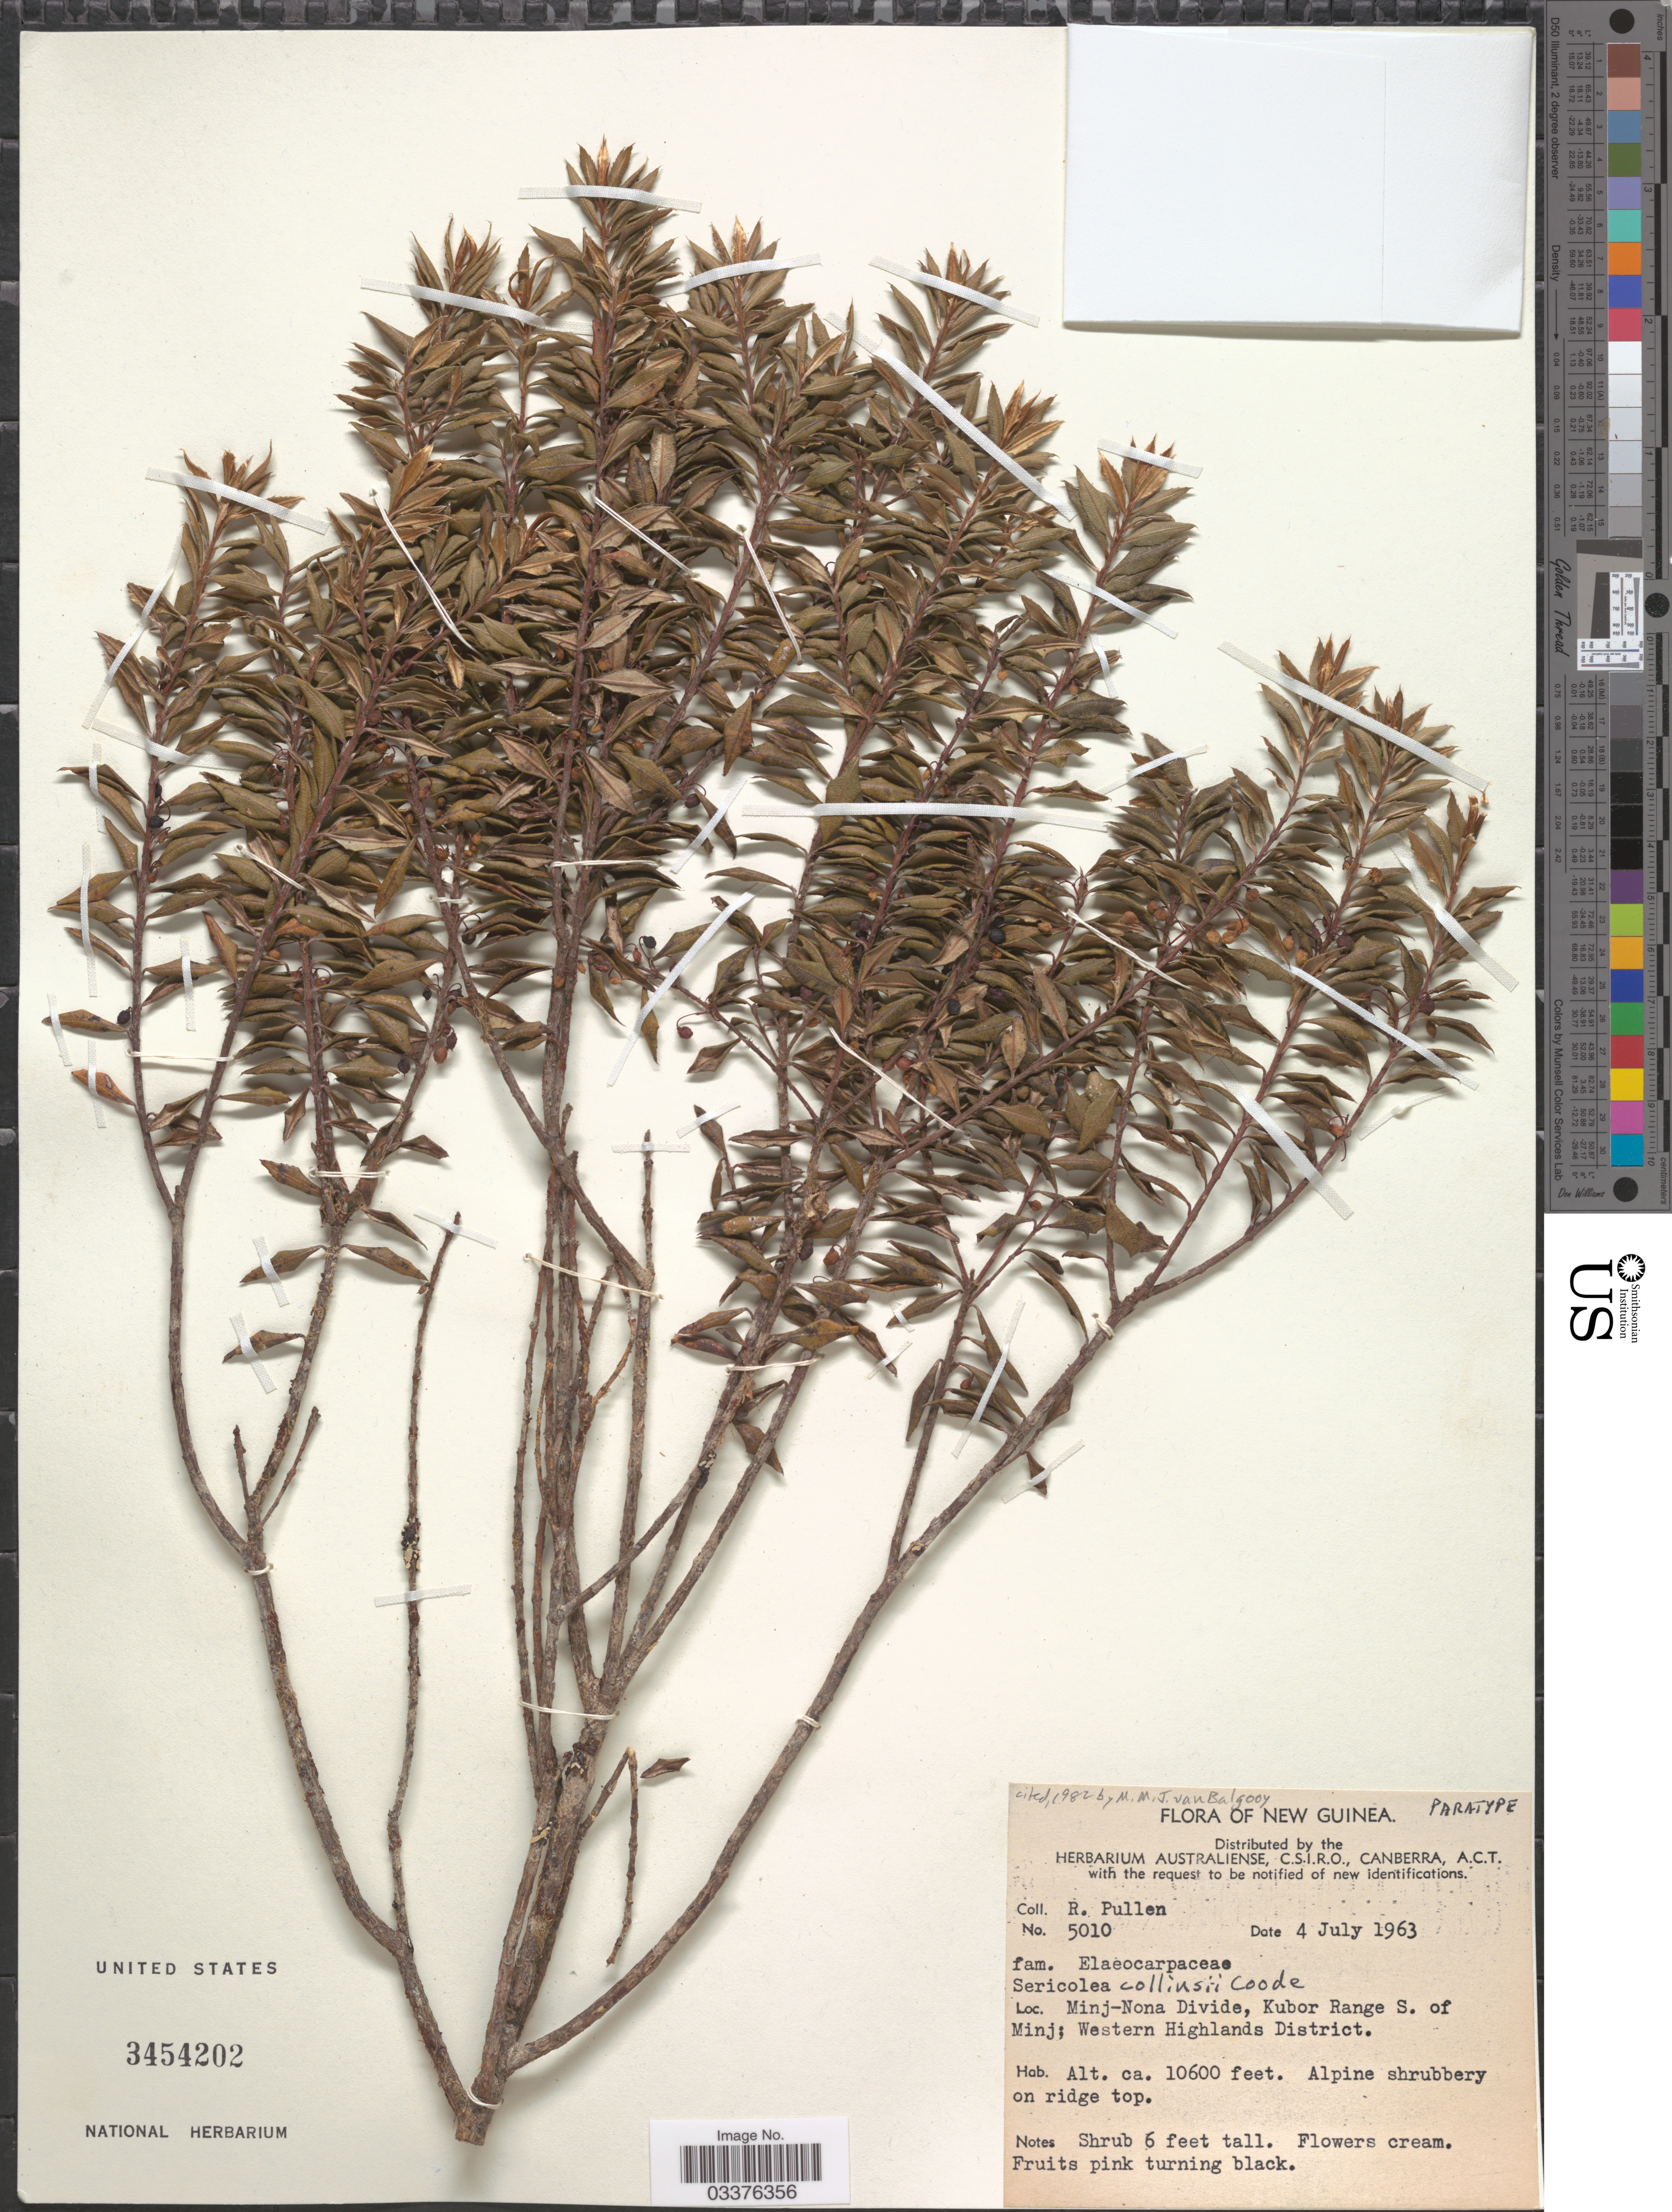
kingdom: Plantae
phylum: Tracheophyta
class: Magnoliopsida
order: Oxalidales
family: Elaeocarpaceae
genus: Sericolea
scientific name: Sericolea collinsii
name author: Coode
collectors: R. Pullen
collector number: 5010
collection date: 1963-07-04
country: Papua New Guinea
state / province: Western Highlands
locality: New Guinea. Minj-Nona Divide, Kubor Range S. of Minj; Western Highlands District. Alpine shrubbery on ridge top.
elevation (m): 3231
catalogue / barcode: US 3454202